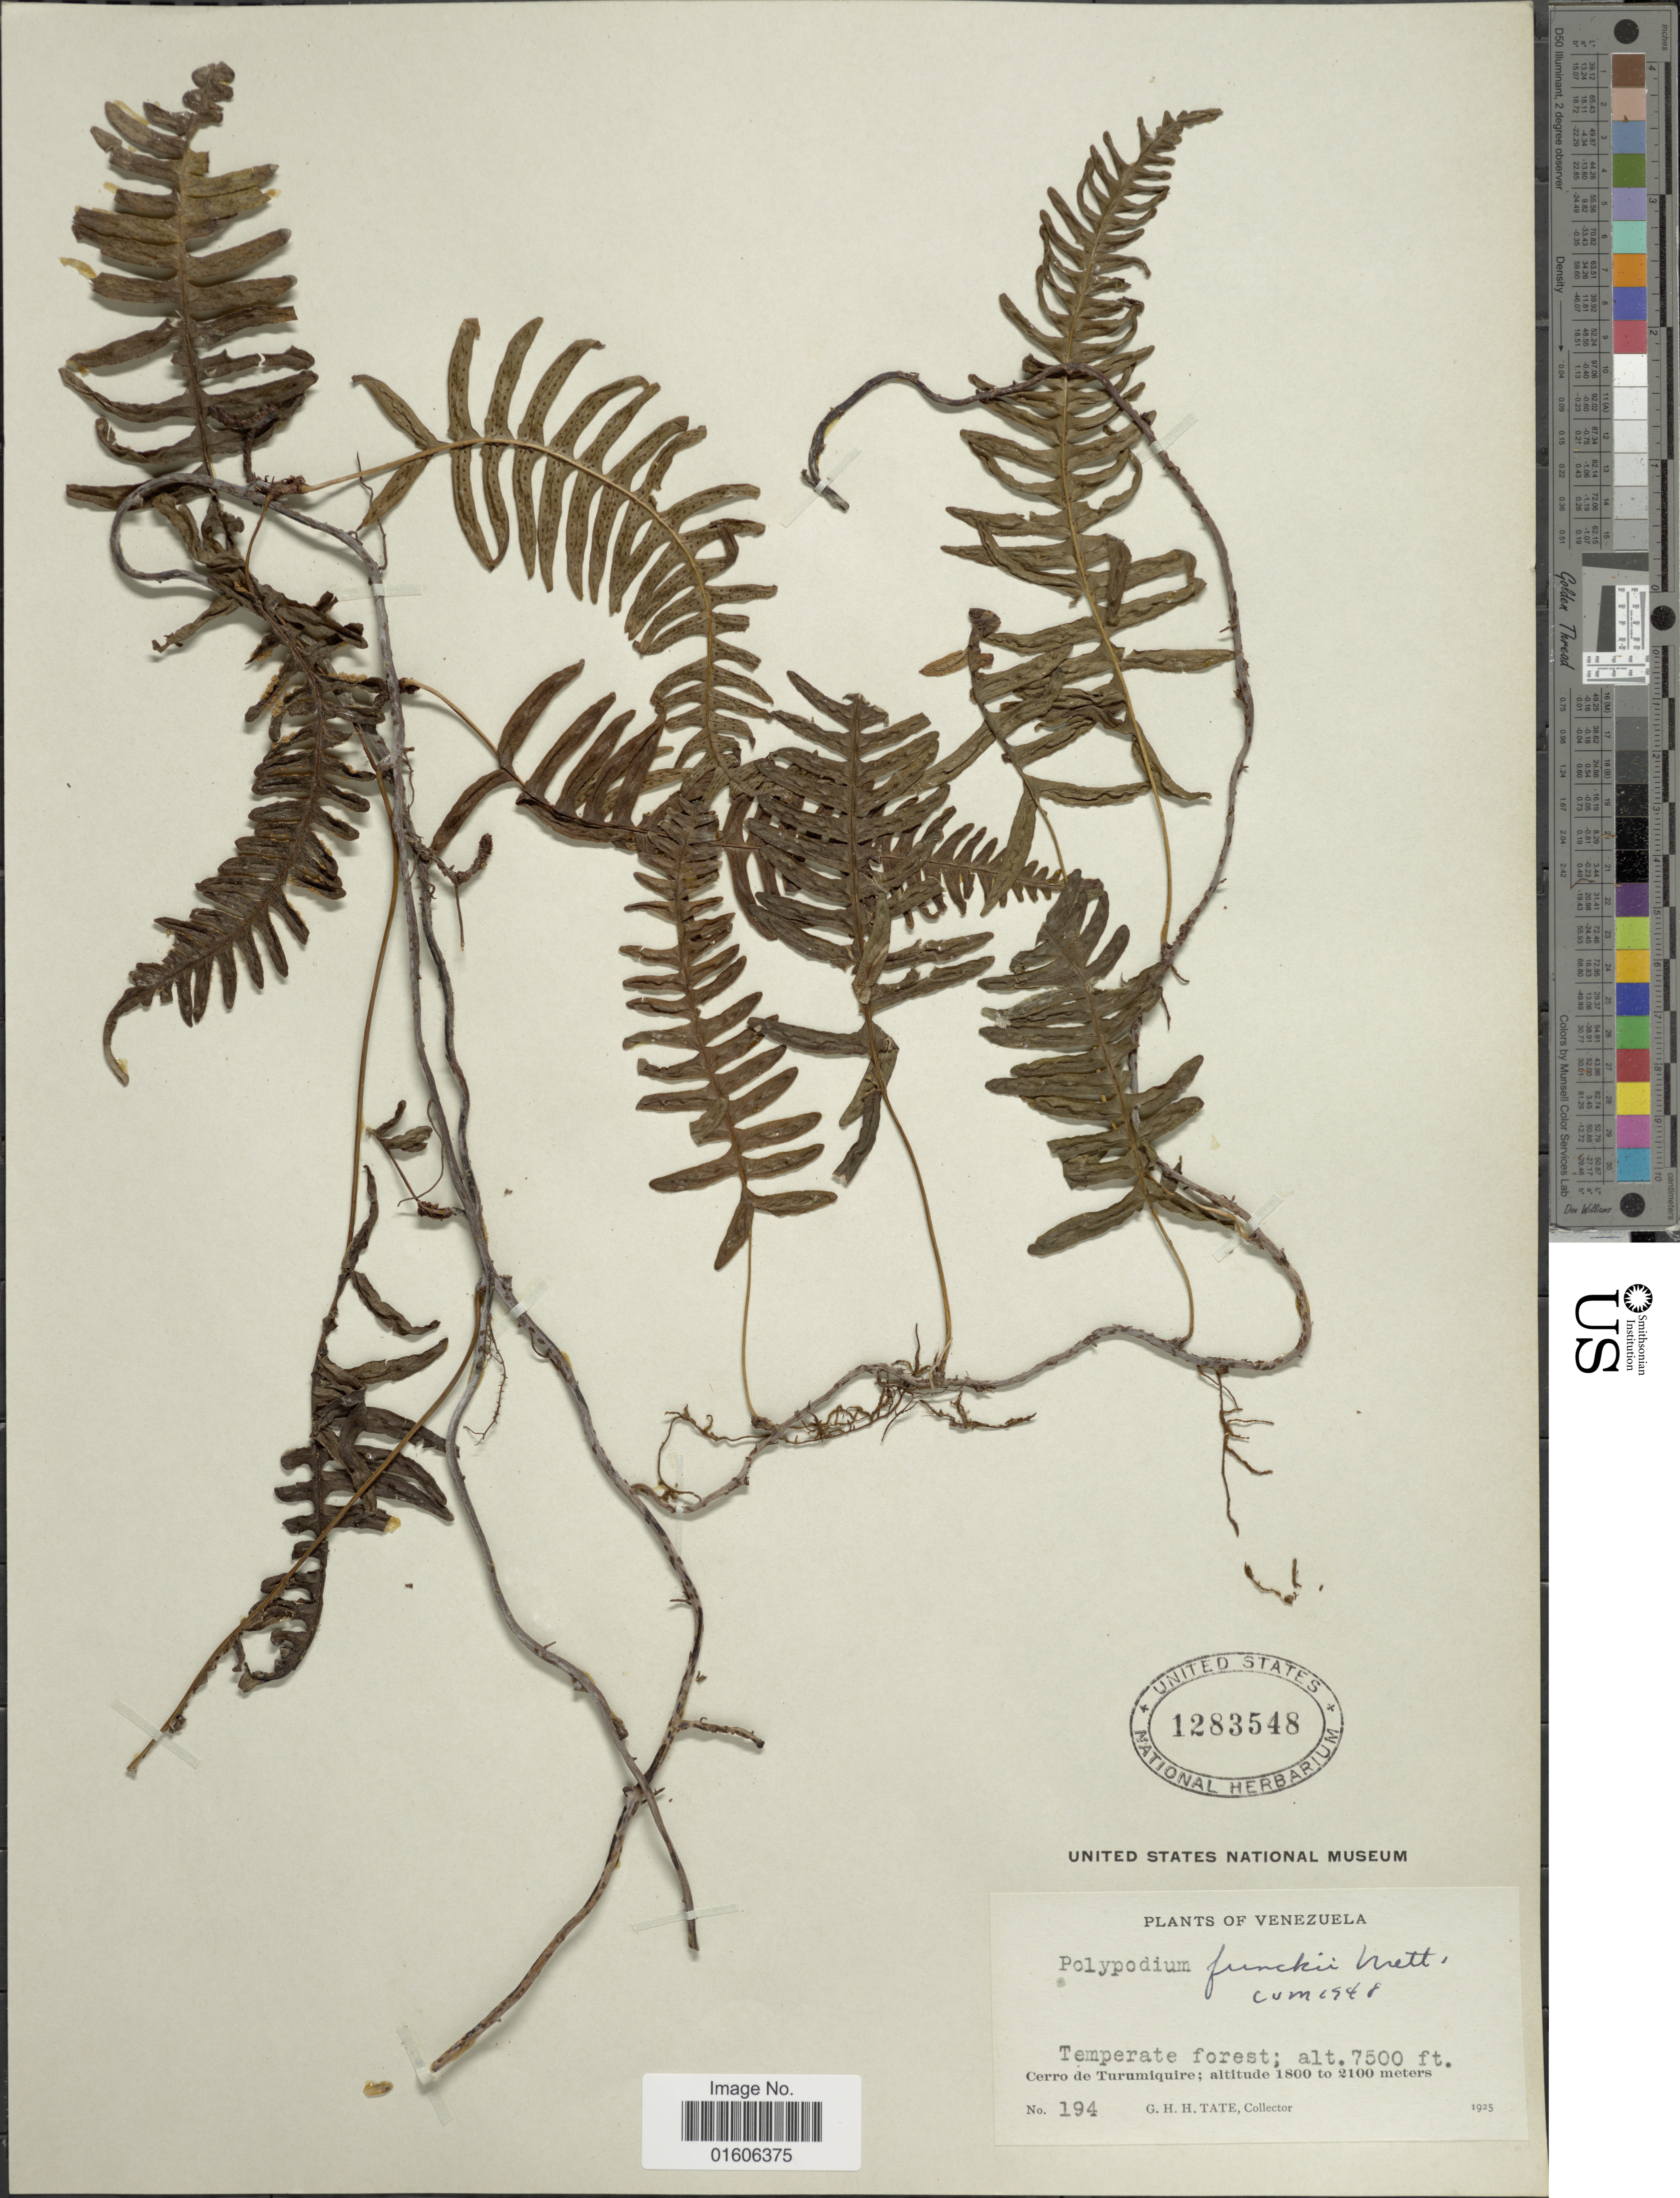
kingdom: Plantae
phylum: Tracheophyta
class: Polypodiopsida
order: Polypodiales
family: Polypodiaceae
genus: Serpocaulon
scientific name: Serpocaulon funckii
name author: (Mett.) A.R. Sm.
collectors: G. Tate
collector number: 194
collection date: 1925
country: Venezuela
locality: Cerro de Turumiquire.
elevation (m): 2286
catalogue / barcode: US 1283548